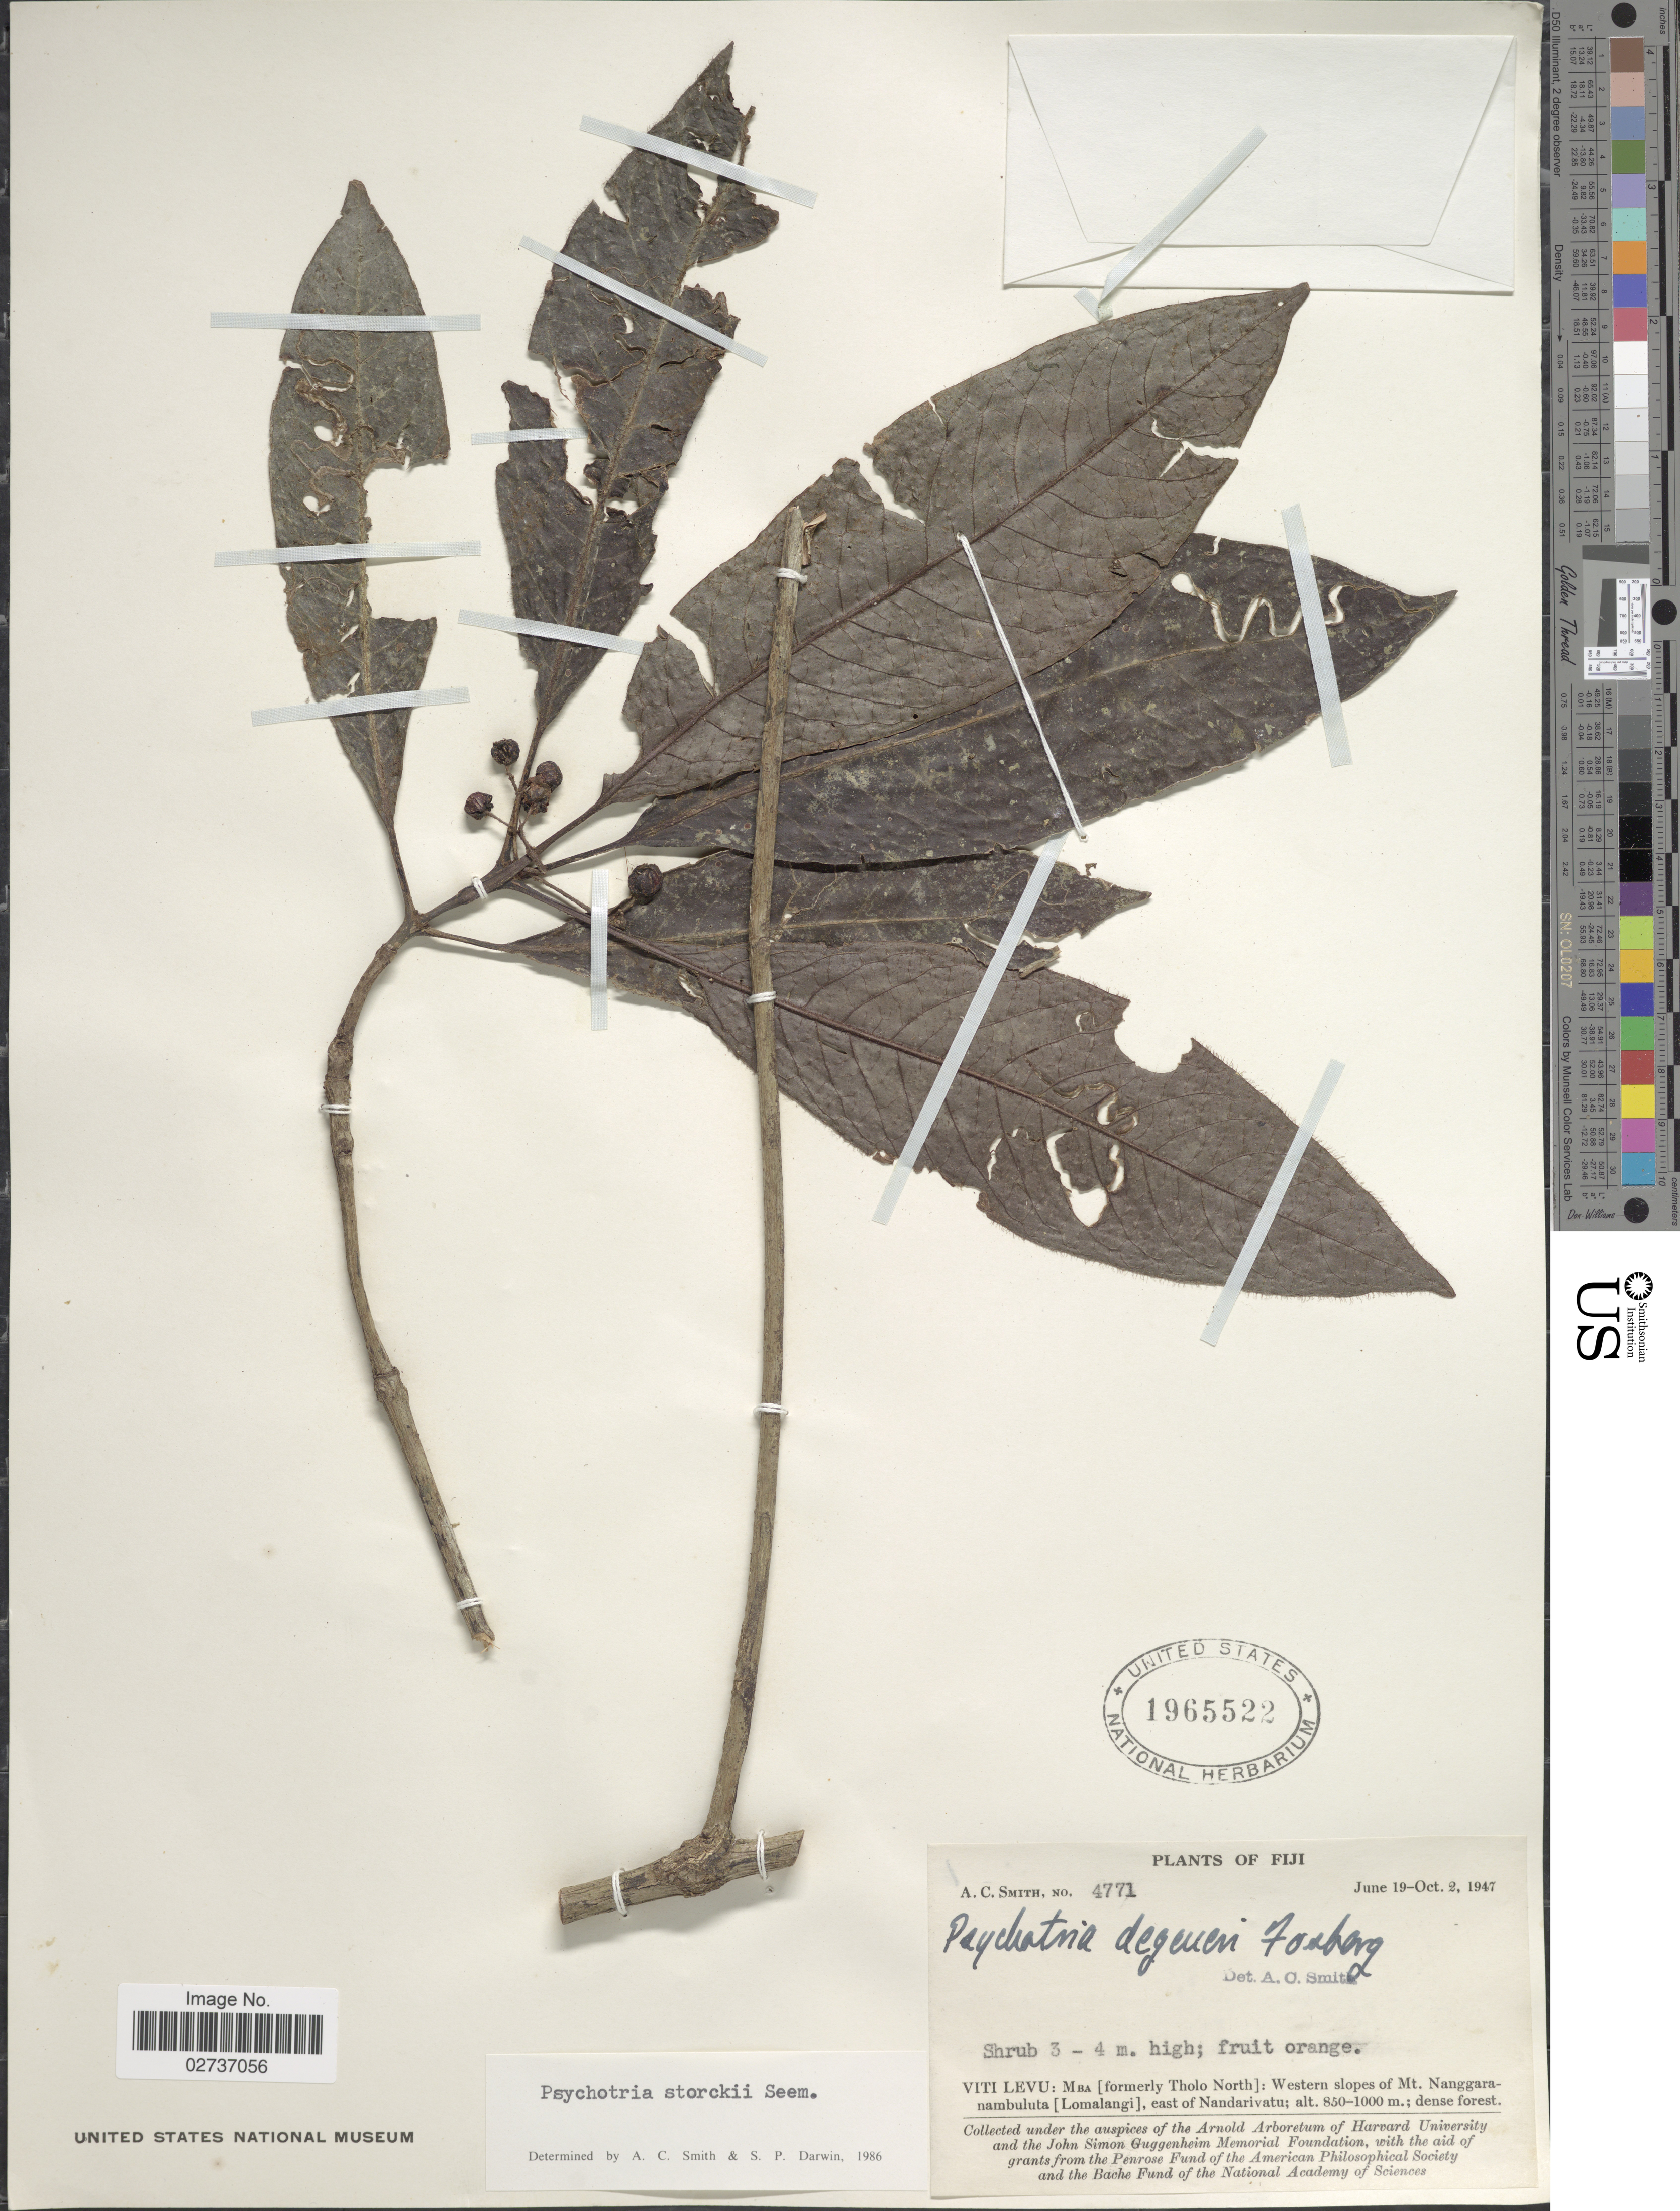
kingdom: Plantae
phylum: Tracheophyta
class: Magnoliopsida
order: Gentianales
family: Rubiaceae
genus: Psychotria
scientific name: Psychotria storckii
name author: Seem.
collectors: A. C. Smith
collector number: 4771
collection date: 1947-06-19/1947-10-02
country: Fiji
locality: Viti Levu: Mba [formerly Tholo North]: Western slopes of Mt. Nanggaranambuluta [Lomalangi], east of Nandarivatu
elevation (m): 850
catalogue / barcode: US 1965522